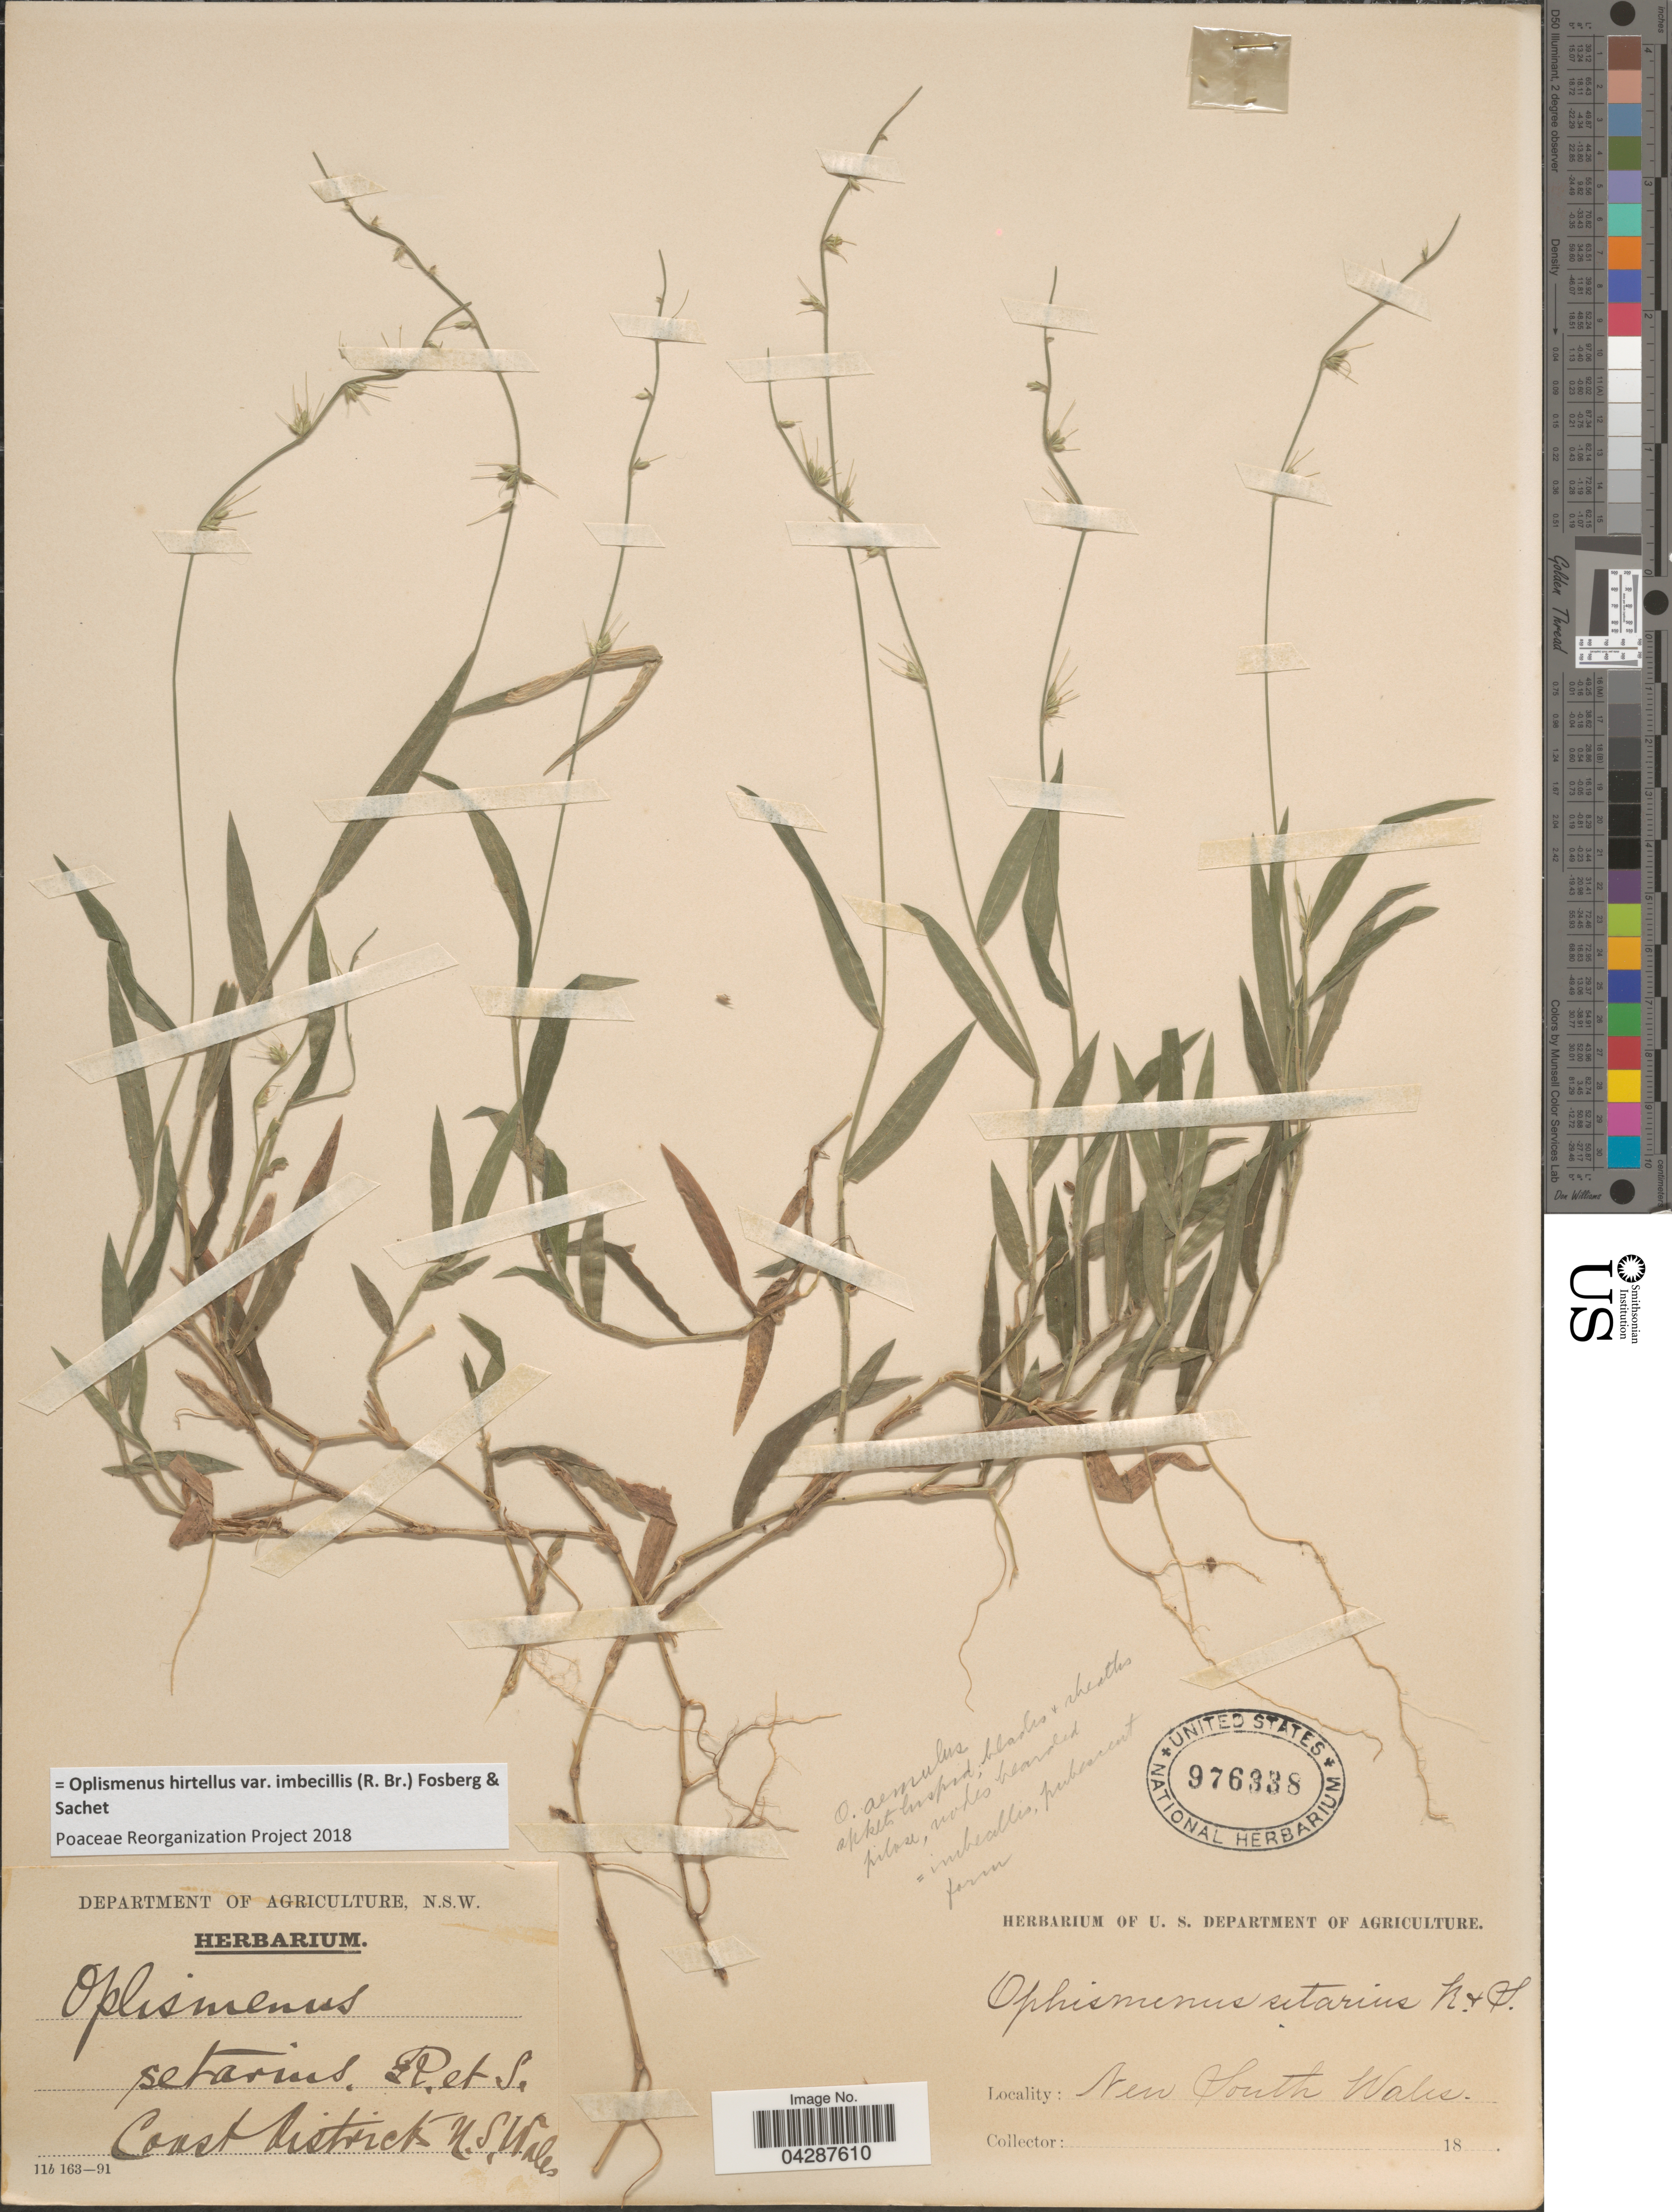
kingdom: Plantae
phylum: Tracheophyta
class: Liliopsida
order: Poales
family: Poaceae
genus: Oplismenus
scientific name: Oplismenus hirtellus var. imbecillis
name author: (R. Br.) Fosberg & Sachet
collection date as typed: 18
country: Australia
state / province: New South Wales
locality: Coast District.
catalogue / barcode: US 976338